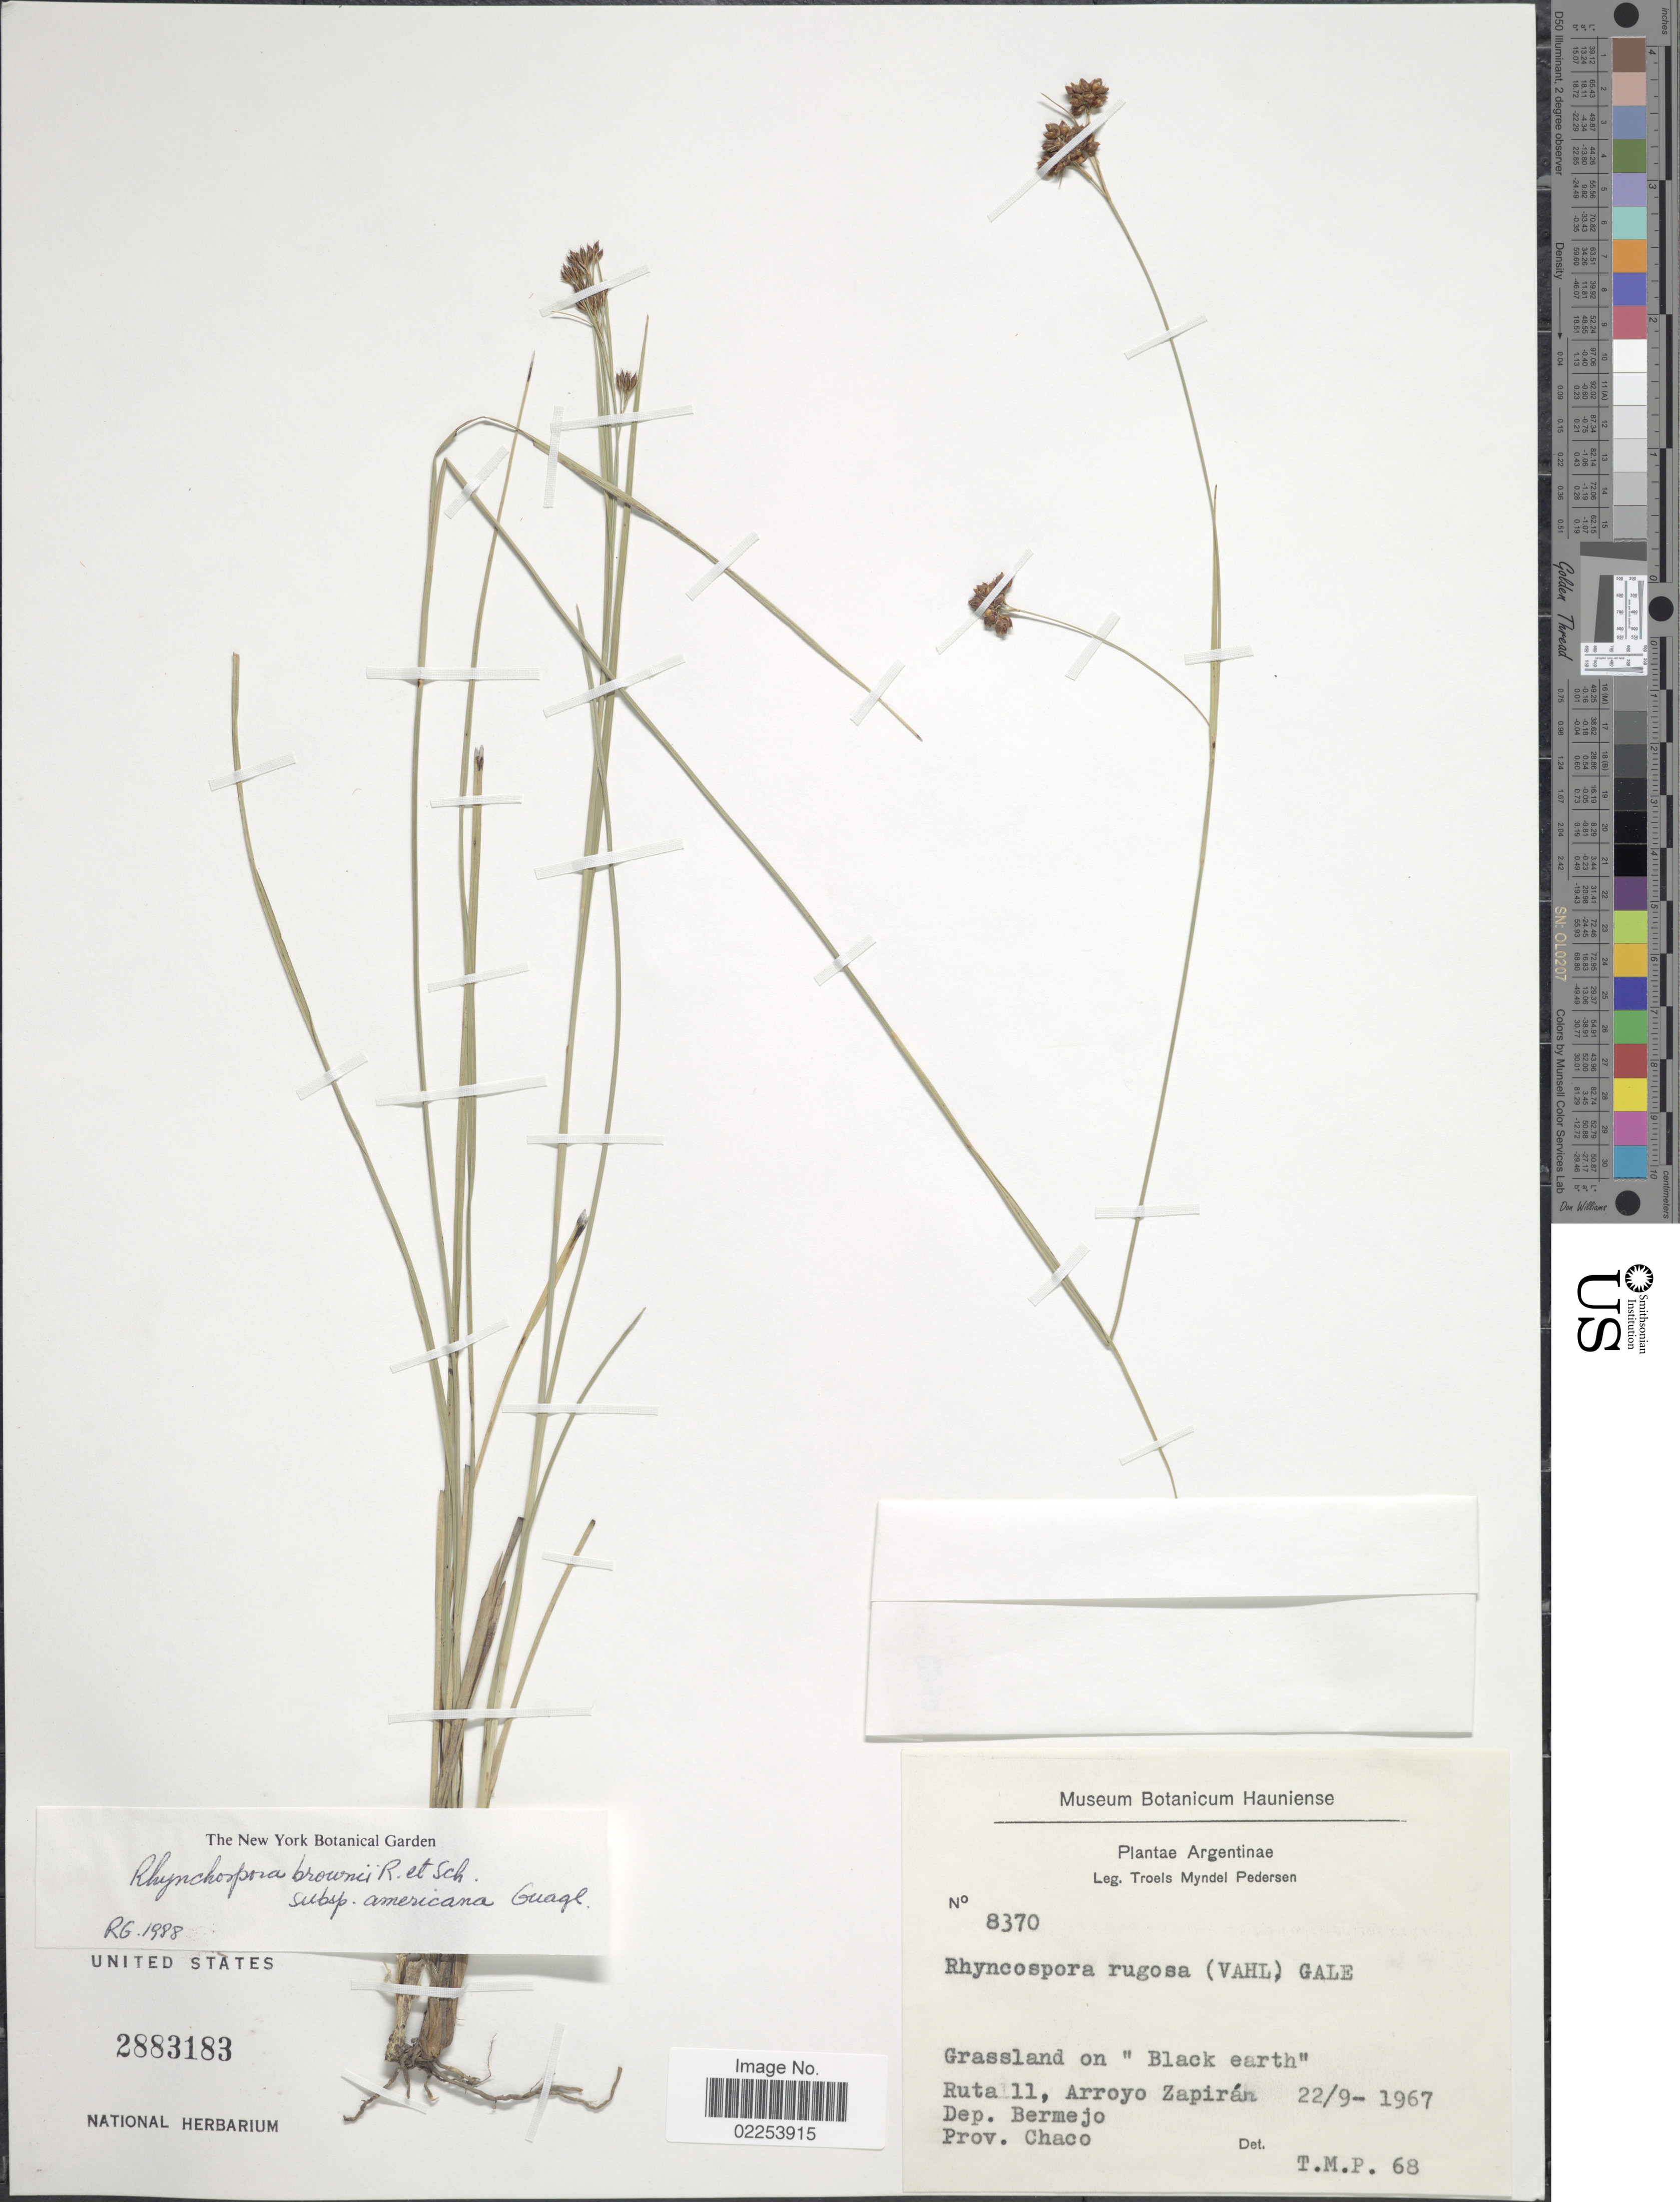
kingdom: Plantae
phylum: Tracheophyta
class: Liliopsida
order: Poales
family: Cyperaceae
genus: Rhynchospora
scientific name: Rhynchospora brownii subsp. americana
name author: Guagl.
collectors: T. Pederson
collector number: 8370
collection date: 1967-09-22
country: Argentina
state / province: Chaco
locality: Ruta 11, Arroyo Zapiran, Dep. Bermejo,"Black Earth"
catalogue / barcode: US 2883183